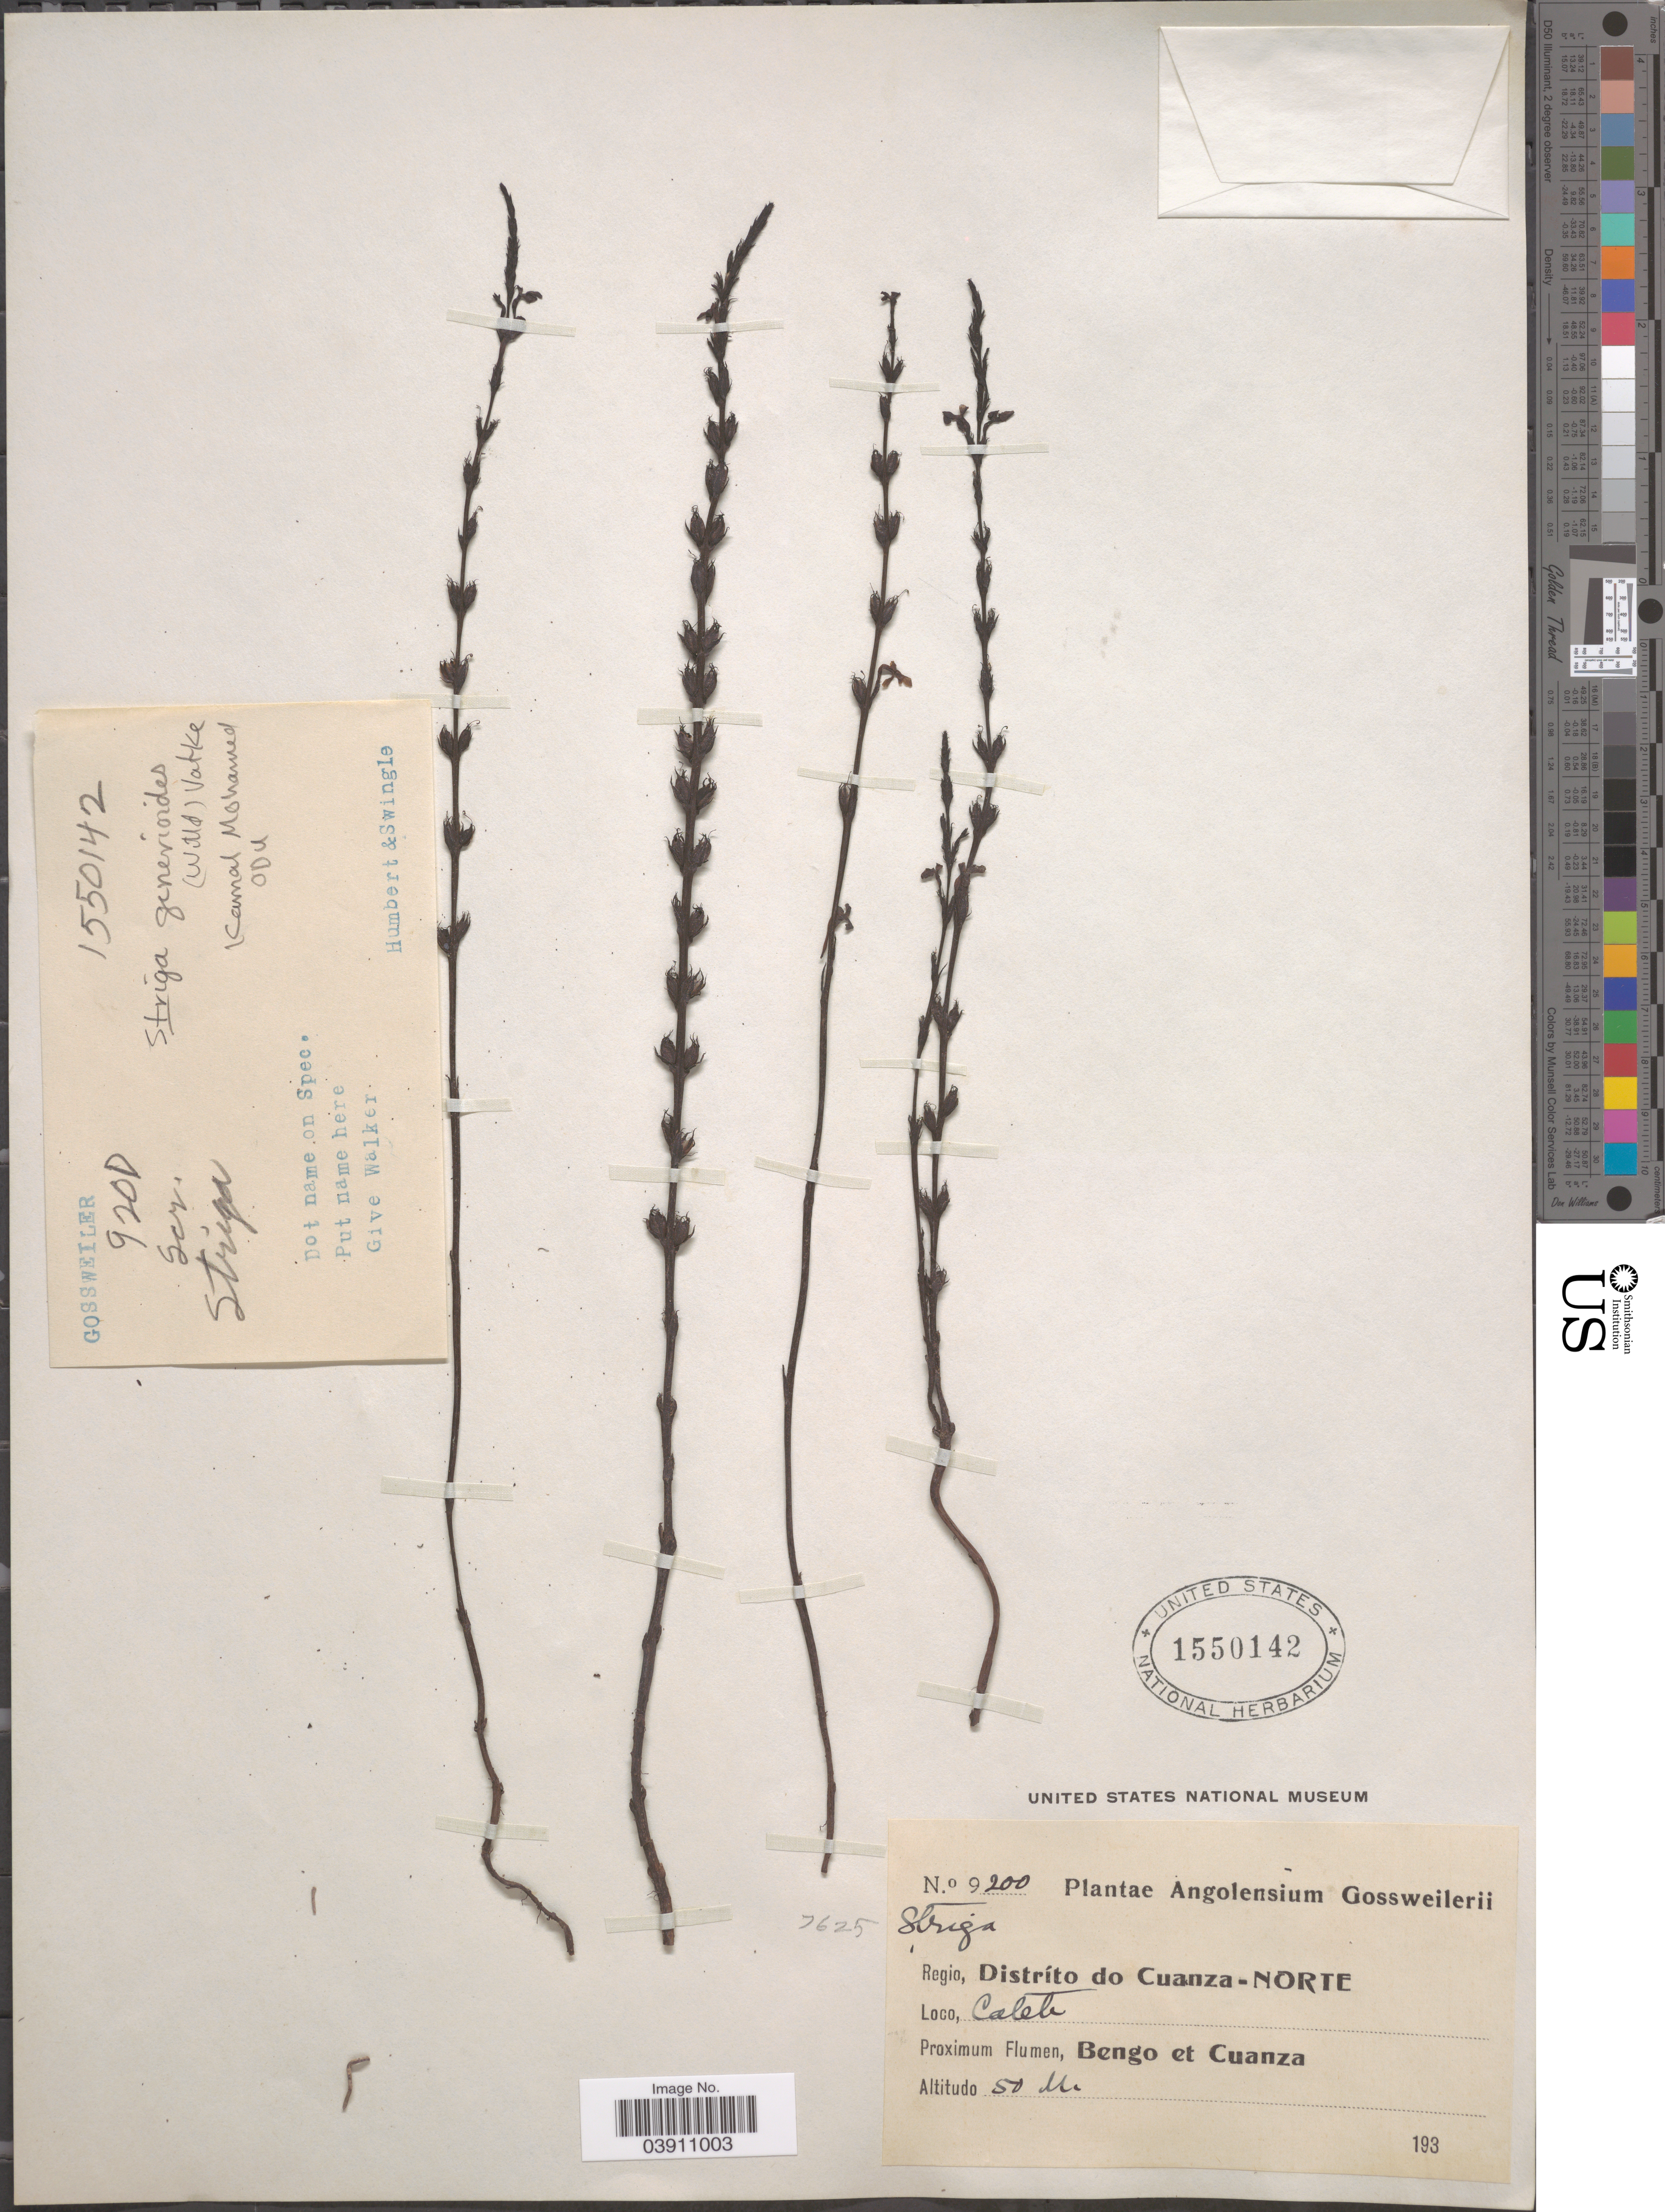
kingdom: Plantae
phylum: Tracheophyta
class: Magnoliopsida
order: Lamiales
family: Orobanchaceae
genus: Striga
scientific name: Striga sp.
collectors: -. Gossweiler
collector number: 9200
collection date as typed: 193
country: Angola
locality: Regio, Distríto do Cuanza-Norte. Calele. Bengo et Cuanza.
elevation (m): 50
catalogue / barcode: US 1550142